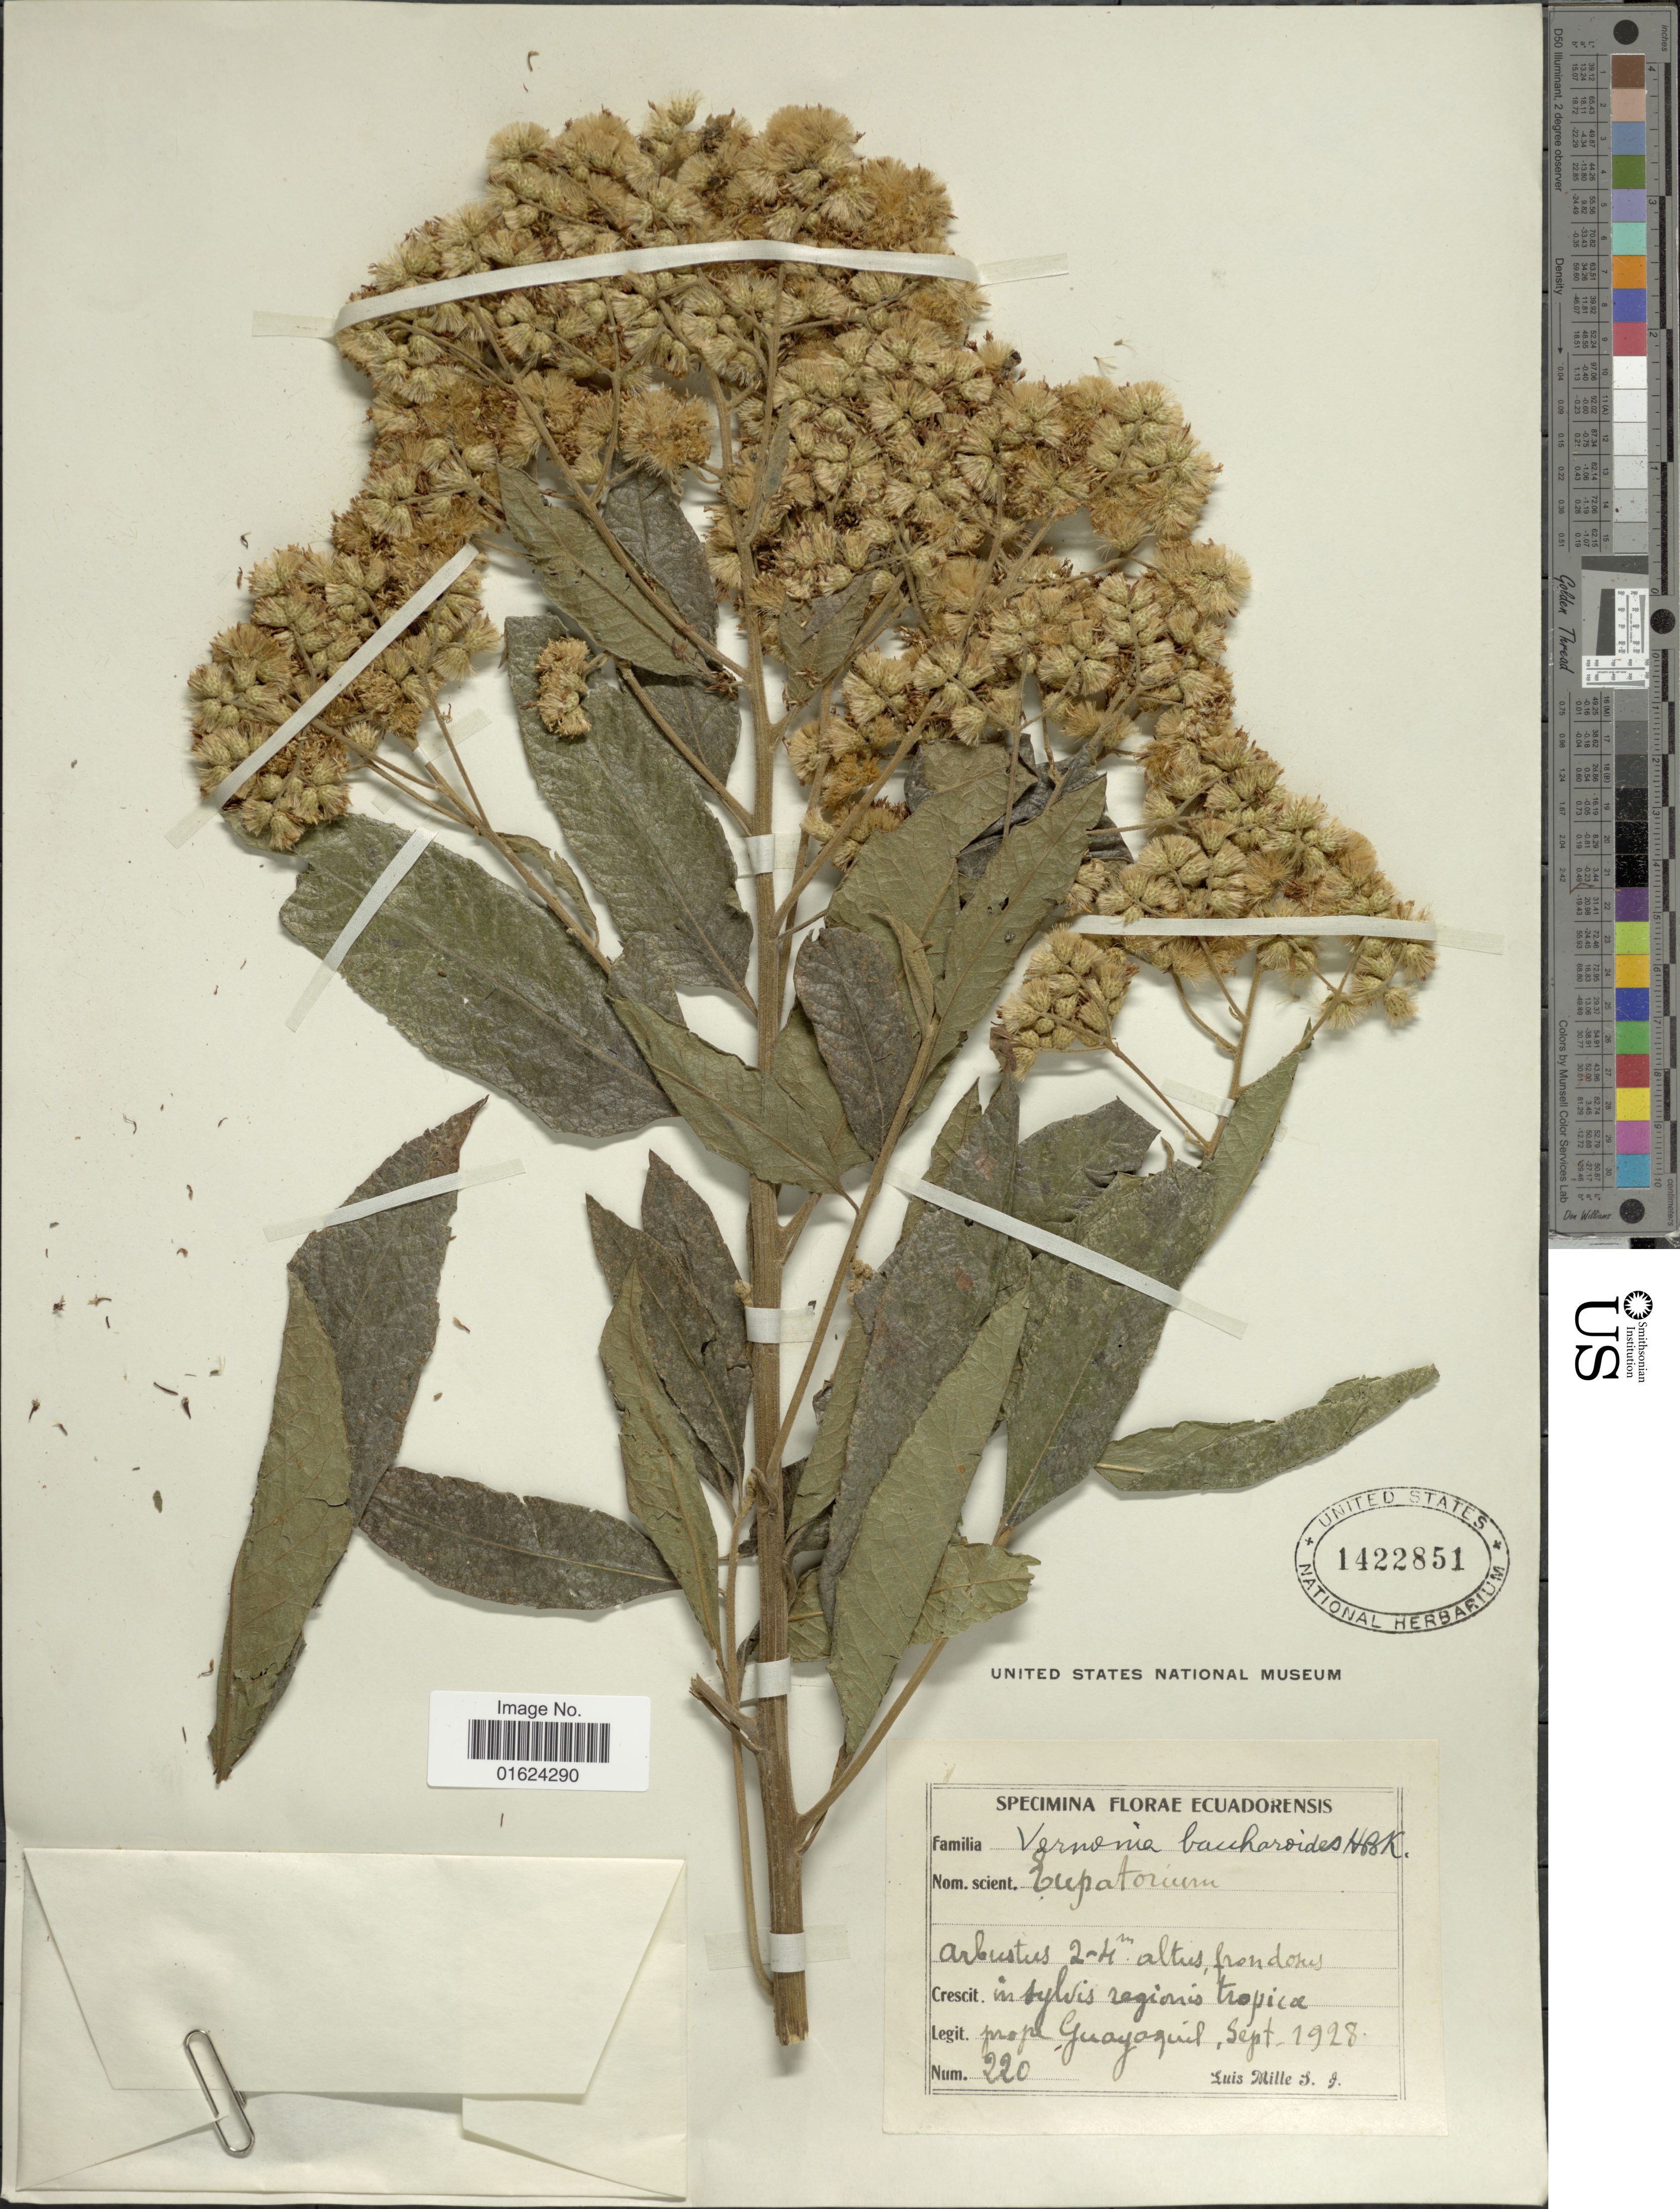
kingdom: Plantae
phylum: Tracheophyta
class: Magnoliopsida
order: Asterales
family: Asteraceae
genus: Vernonanthura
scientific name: Vernonanthura patens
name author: (Kunth) H. Rob.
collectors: L. Mille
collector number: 220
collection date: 1928-09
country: Ecuador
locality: Ecuadorensis Prope Guayaquil.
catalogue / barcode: US 1422851